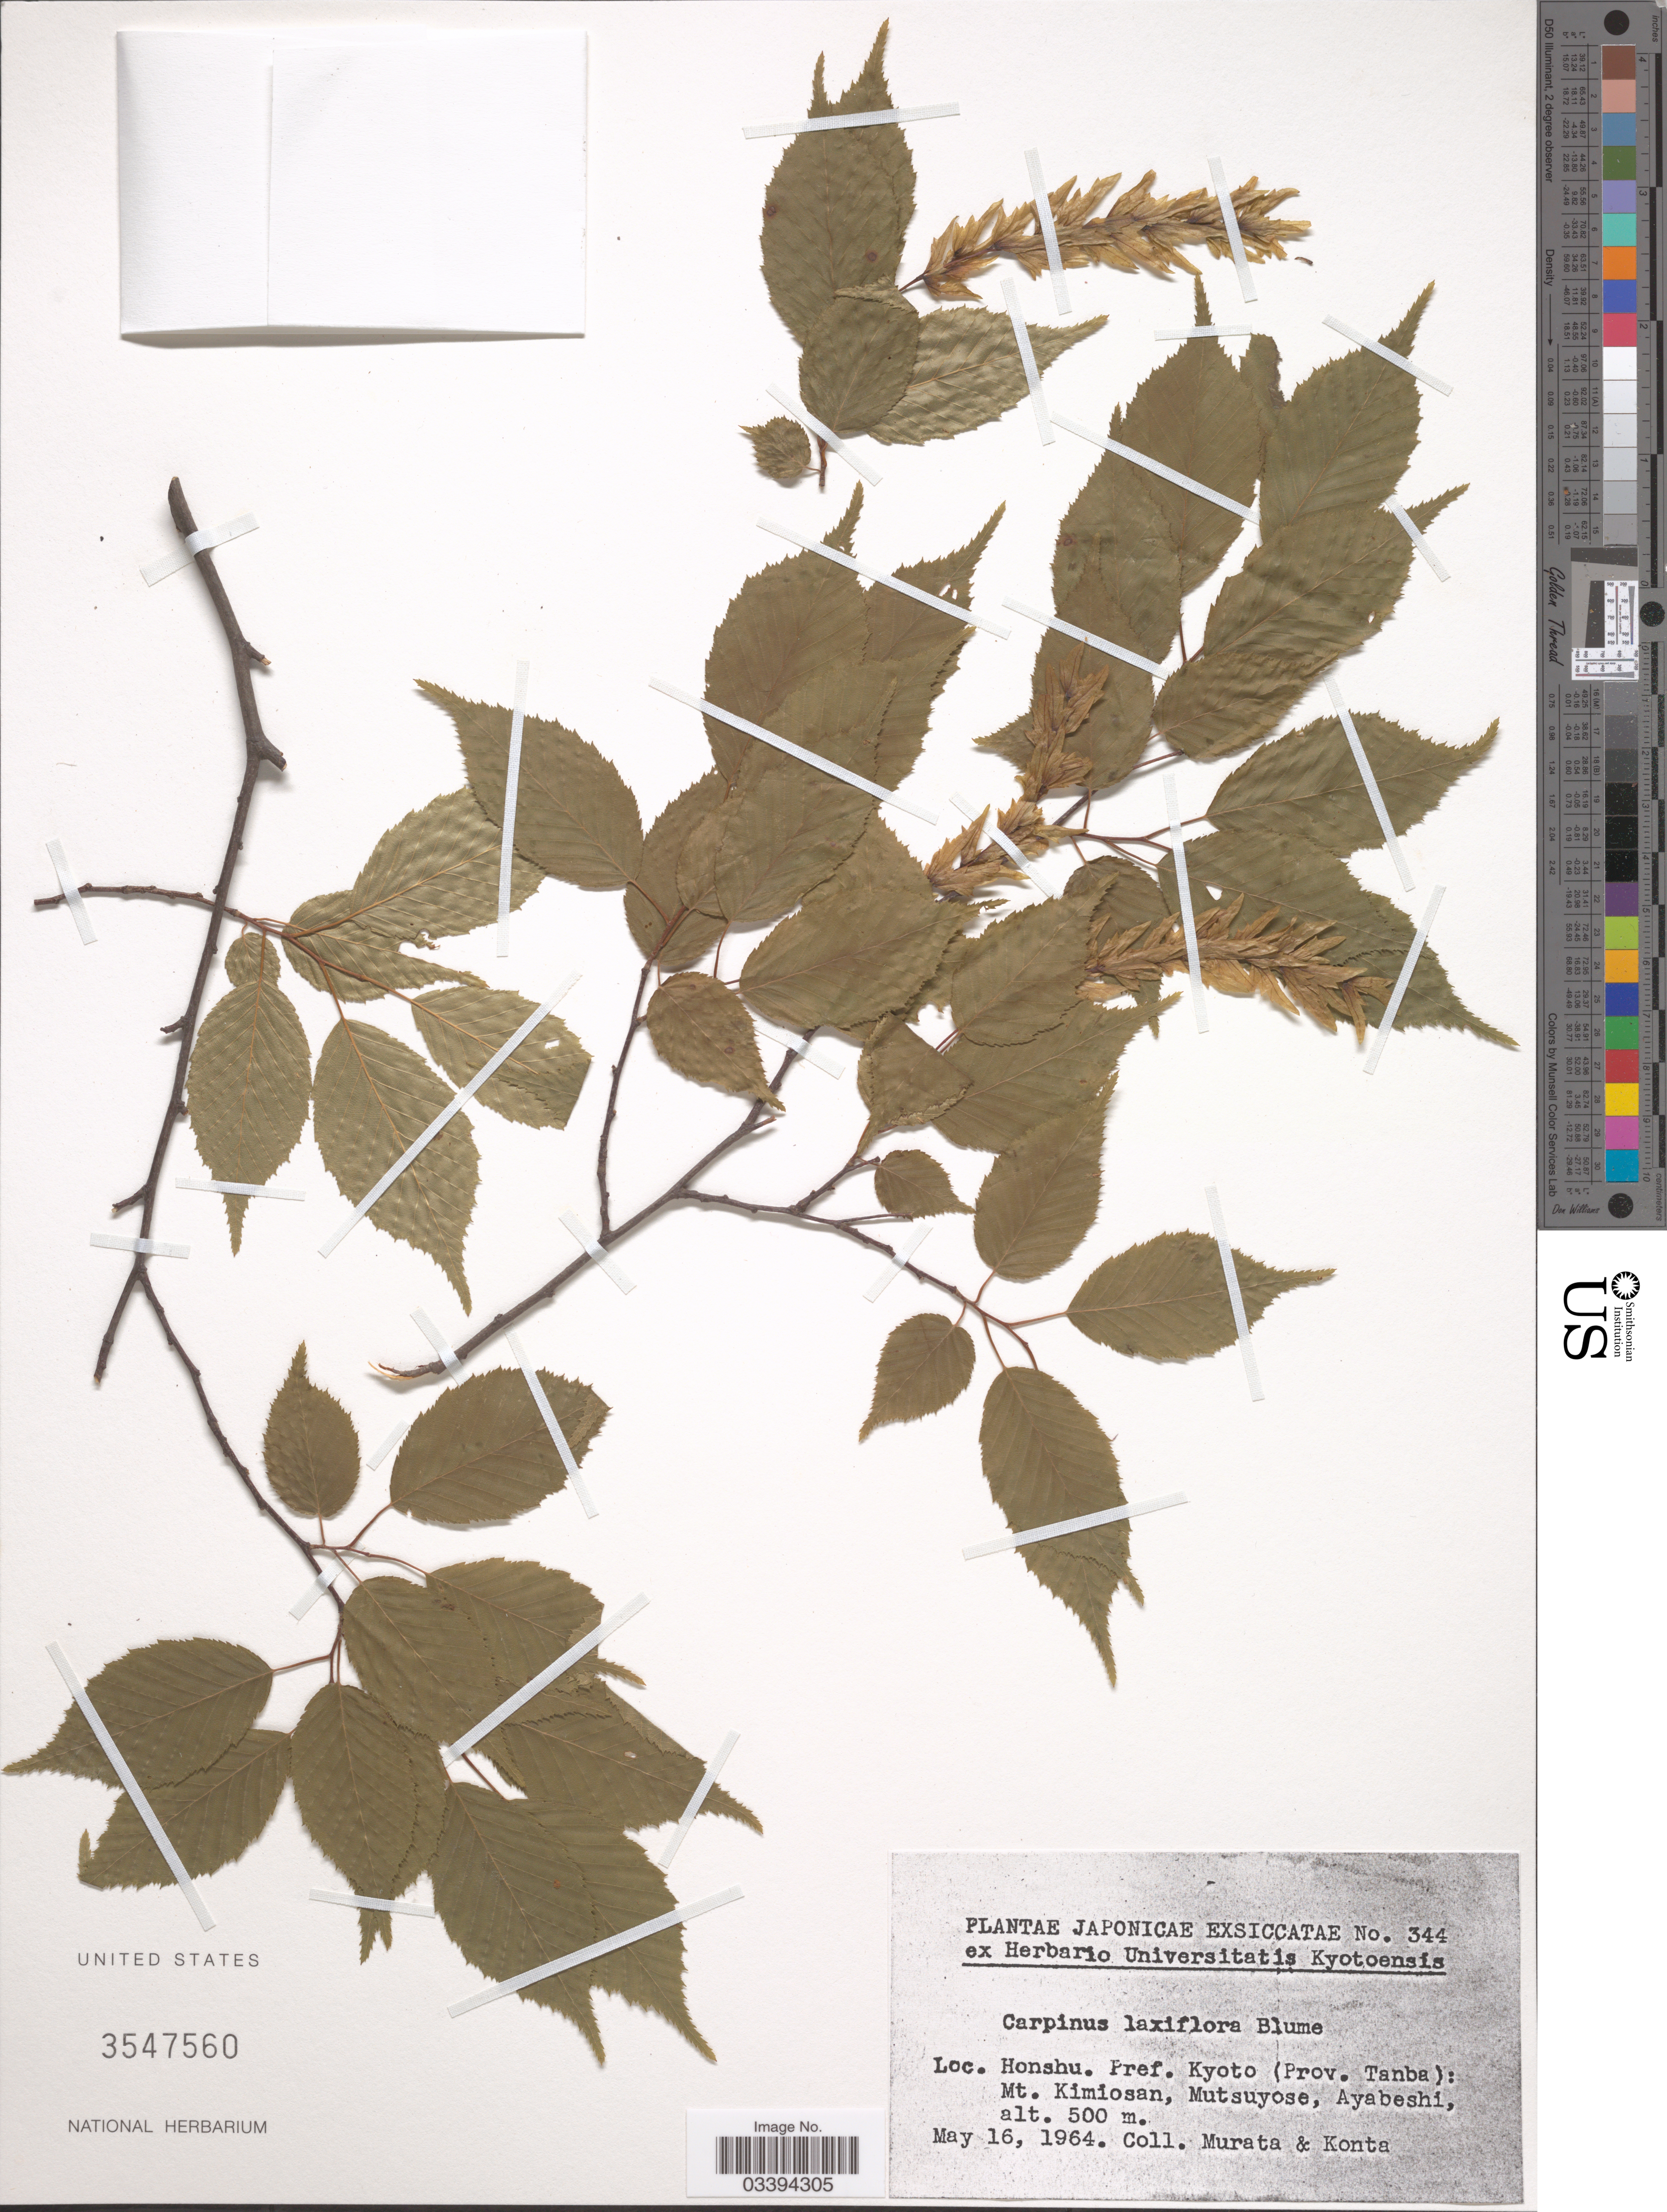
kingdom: Plantae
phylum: Tracheophyta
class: Magnoliopsida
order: Fagales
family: Betulaceae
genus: Carpinus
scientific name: Carpinus laxiflora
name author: (Siebold & Zucc.) Blume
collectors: -. Murata & Konta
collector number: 344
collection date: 1964-05-16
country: Japan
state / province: Kyoto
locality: Honshu. Pref. Kyoto (Prov. Tanba): Mt. Kimiosan, Mutsuyose, Ayabeshi.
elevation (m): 500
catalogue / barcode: US 3547560